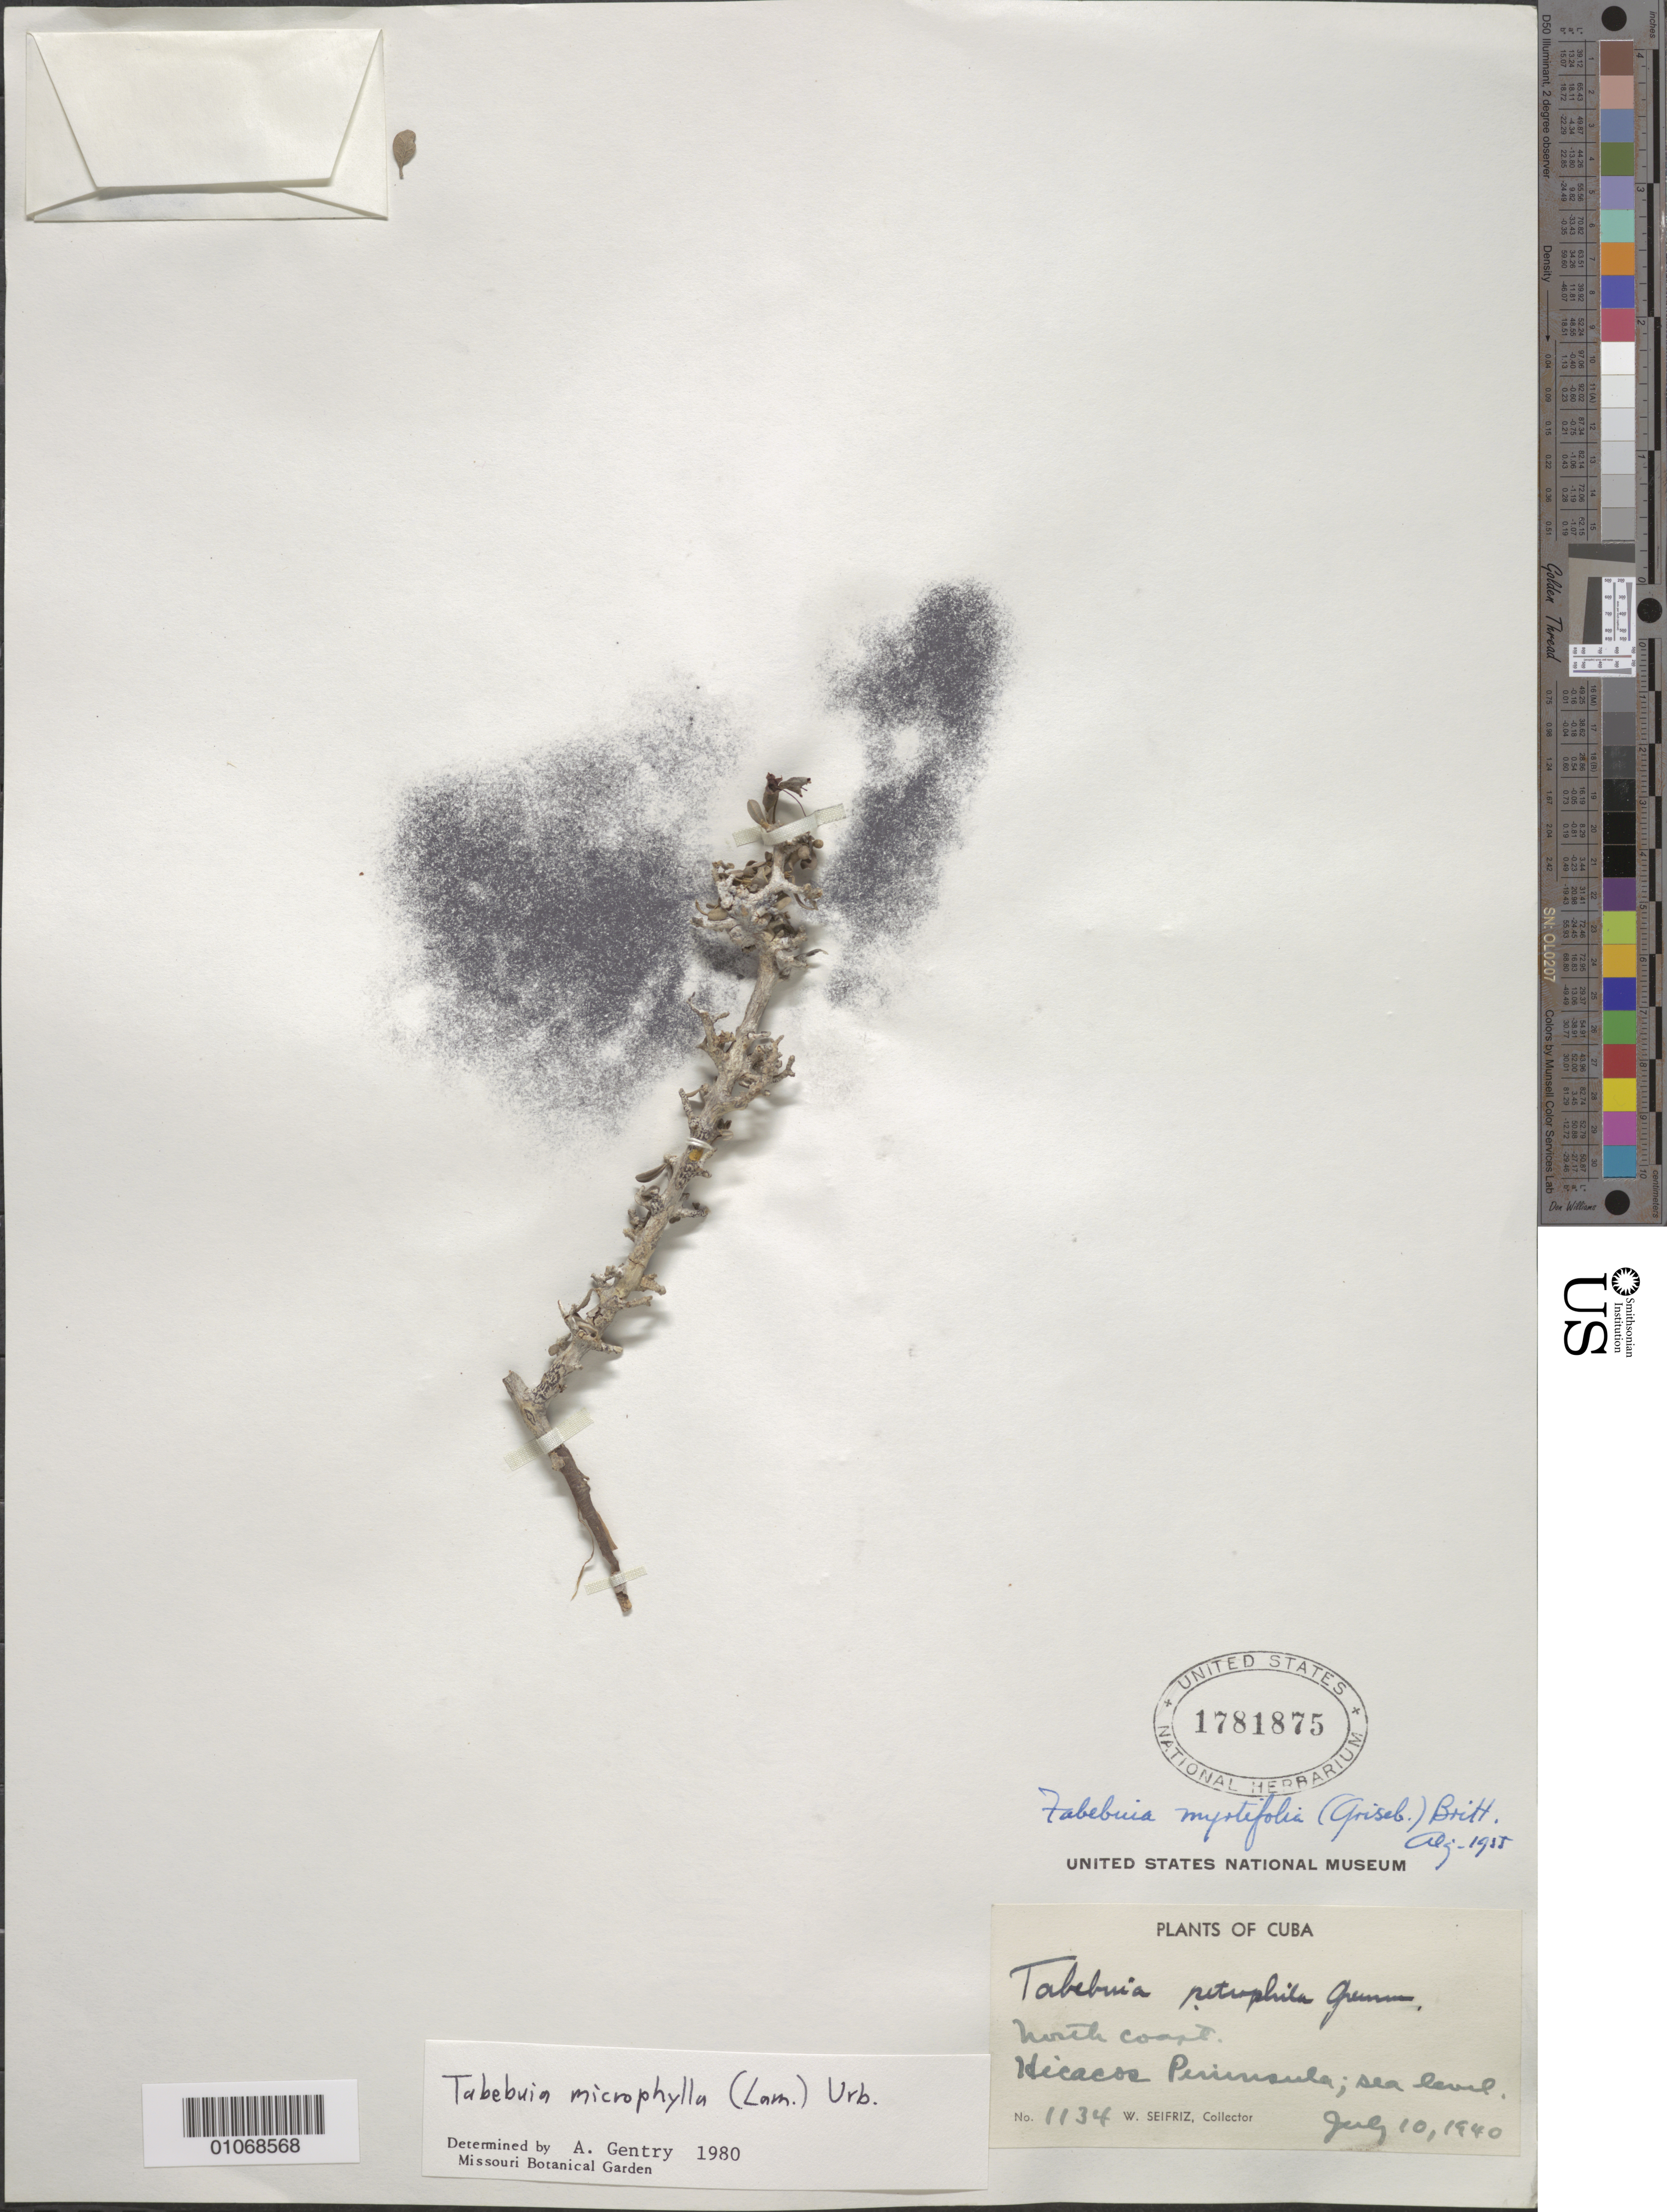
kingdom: Plantae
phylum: Tracheophyta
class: Magnoliopsida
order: Lamiales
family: Bignoniaceae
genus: Tabebuia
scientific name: Tabebuia microphylla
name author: (Lam.) Urb.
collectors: W. Seifriz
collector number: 1134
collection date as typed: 10 Jul 1940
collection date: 1940-07-10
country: Cuba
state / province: Matanzas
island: Cuba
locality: Hicacos Peninsula, north coast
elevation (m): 0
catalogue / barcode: US 1781875